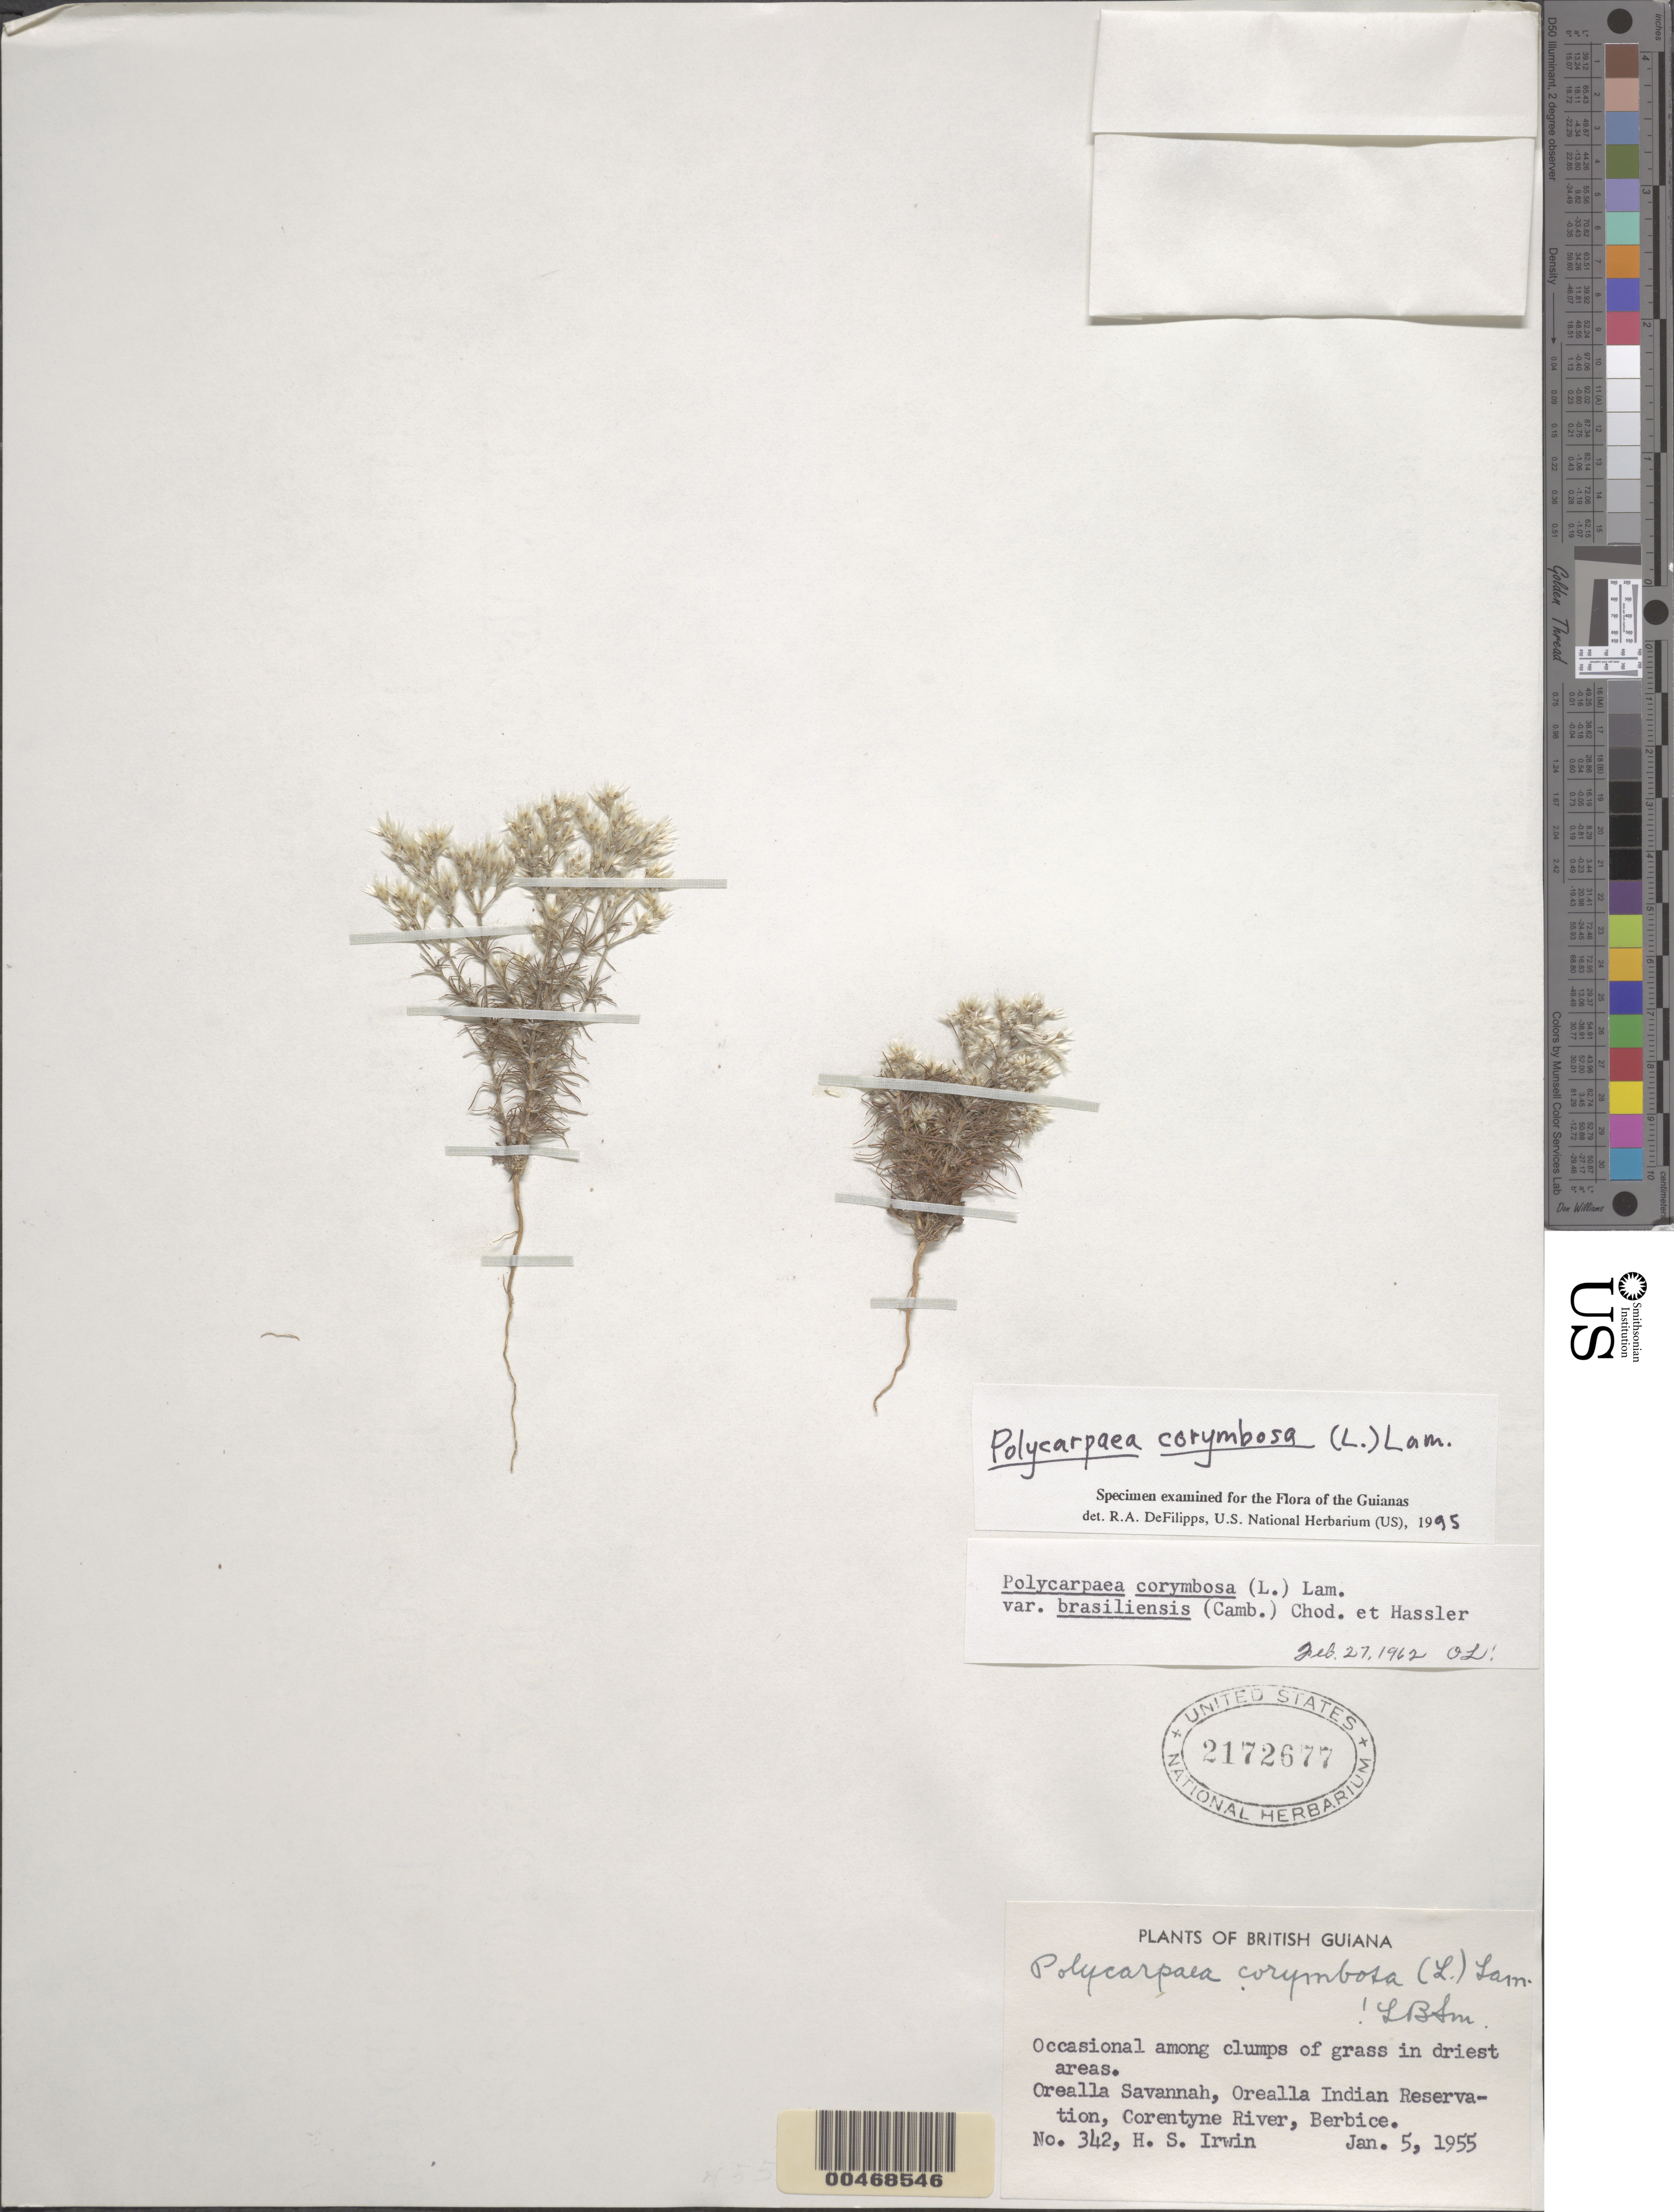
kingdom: Plantae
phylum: Tracheophyta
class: Magnoliopsida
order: Caryophyllales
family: Caryophyllaceae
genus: Polycarpaea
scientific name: Polycarpaea corymbosa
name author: (L.) Lam.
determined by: DeFilipps, R. A.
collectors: H. Irwin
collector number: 342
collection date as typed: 5-Jan-55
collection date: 1955-01-05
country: Guyana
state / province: E. Berbice-Corentyne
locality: Orealla Savanna, Orealla Indian Reservation, Corentyne River, Berbice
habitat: Savanna, among clumps of grass in driest area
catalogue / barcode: US 2172677